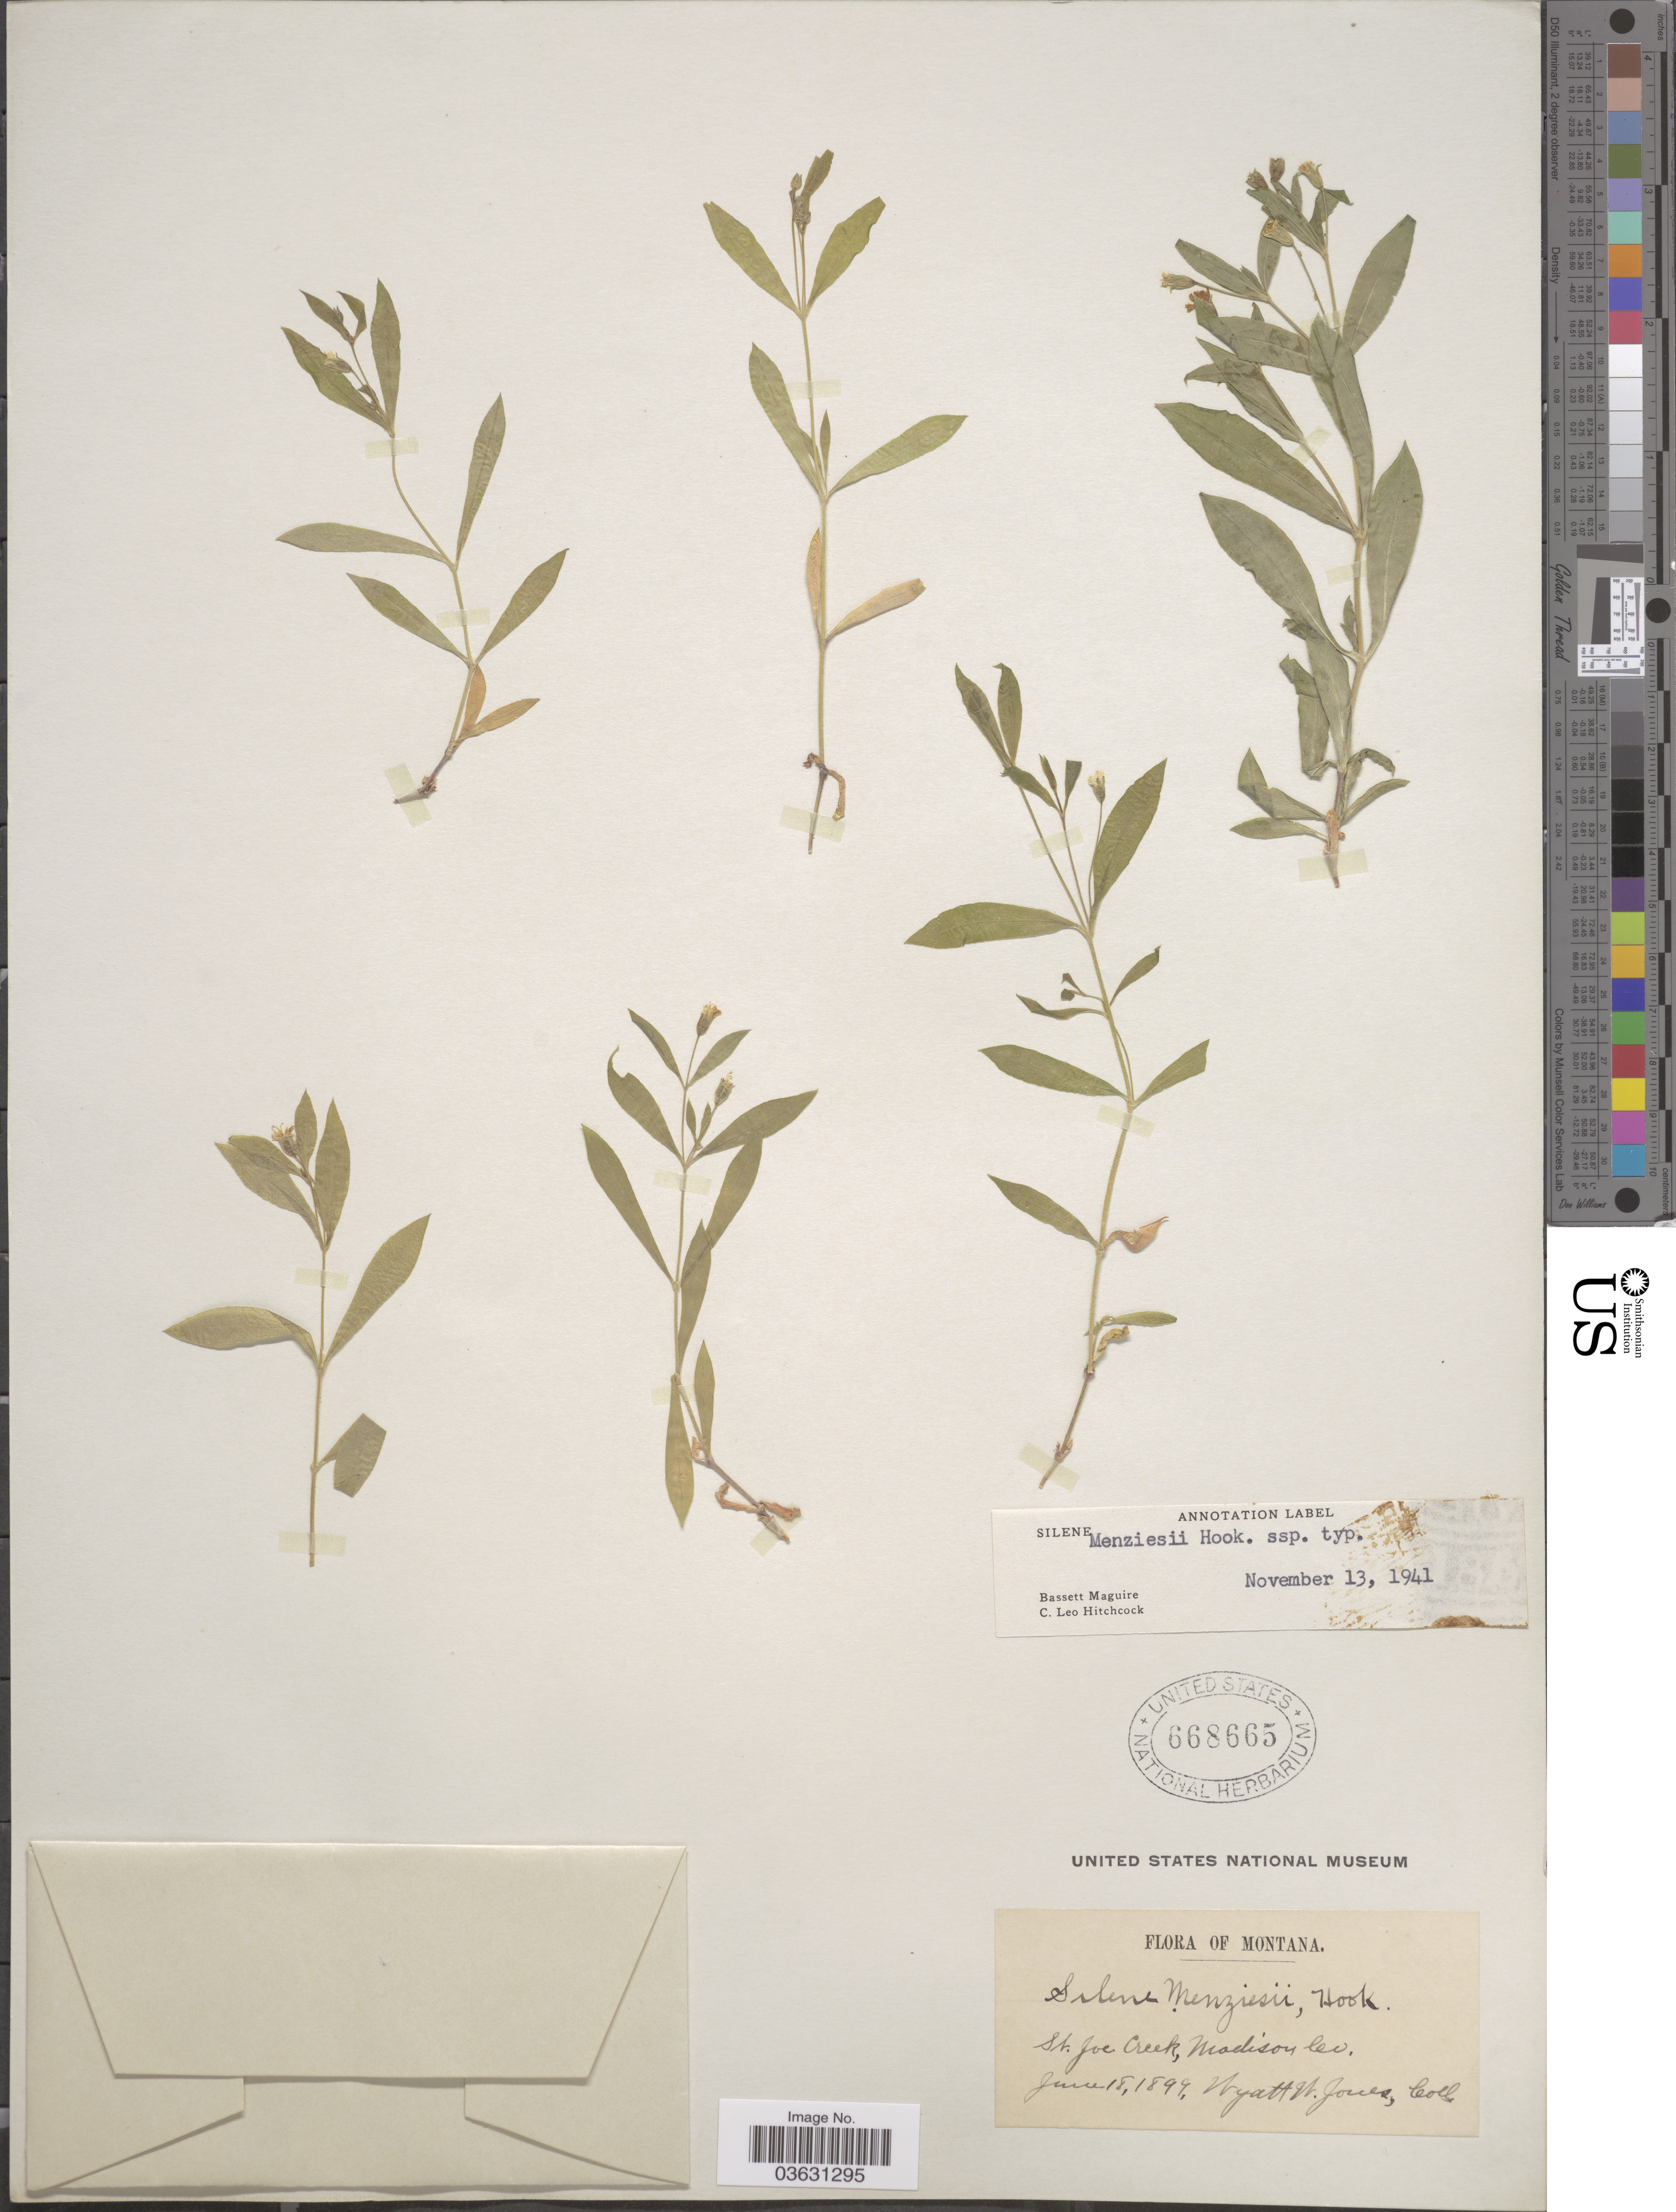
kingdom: Plantae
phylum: Tracheophyta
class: Magnoliopsida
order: Caryophyllales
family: Caryophyllaceae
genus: Silene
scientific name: Silene menziesii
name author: Hook.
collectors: W. W. Jones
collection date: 1899-06-18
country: United States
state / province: Montana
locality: St. Joe Creek, Madison Co.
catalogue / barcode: US 668665